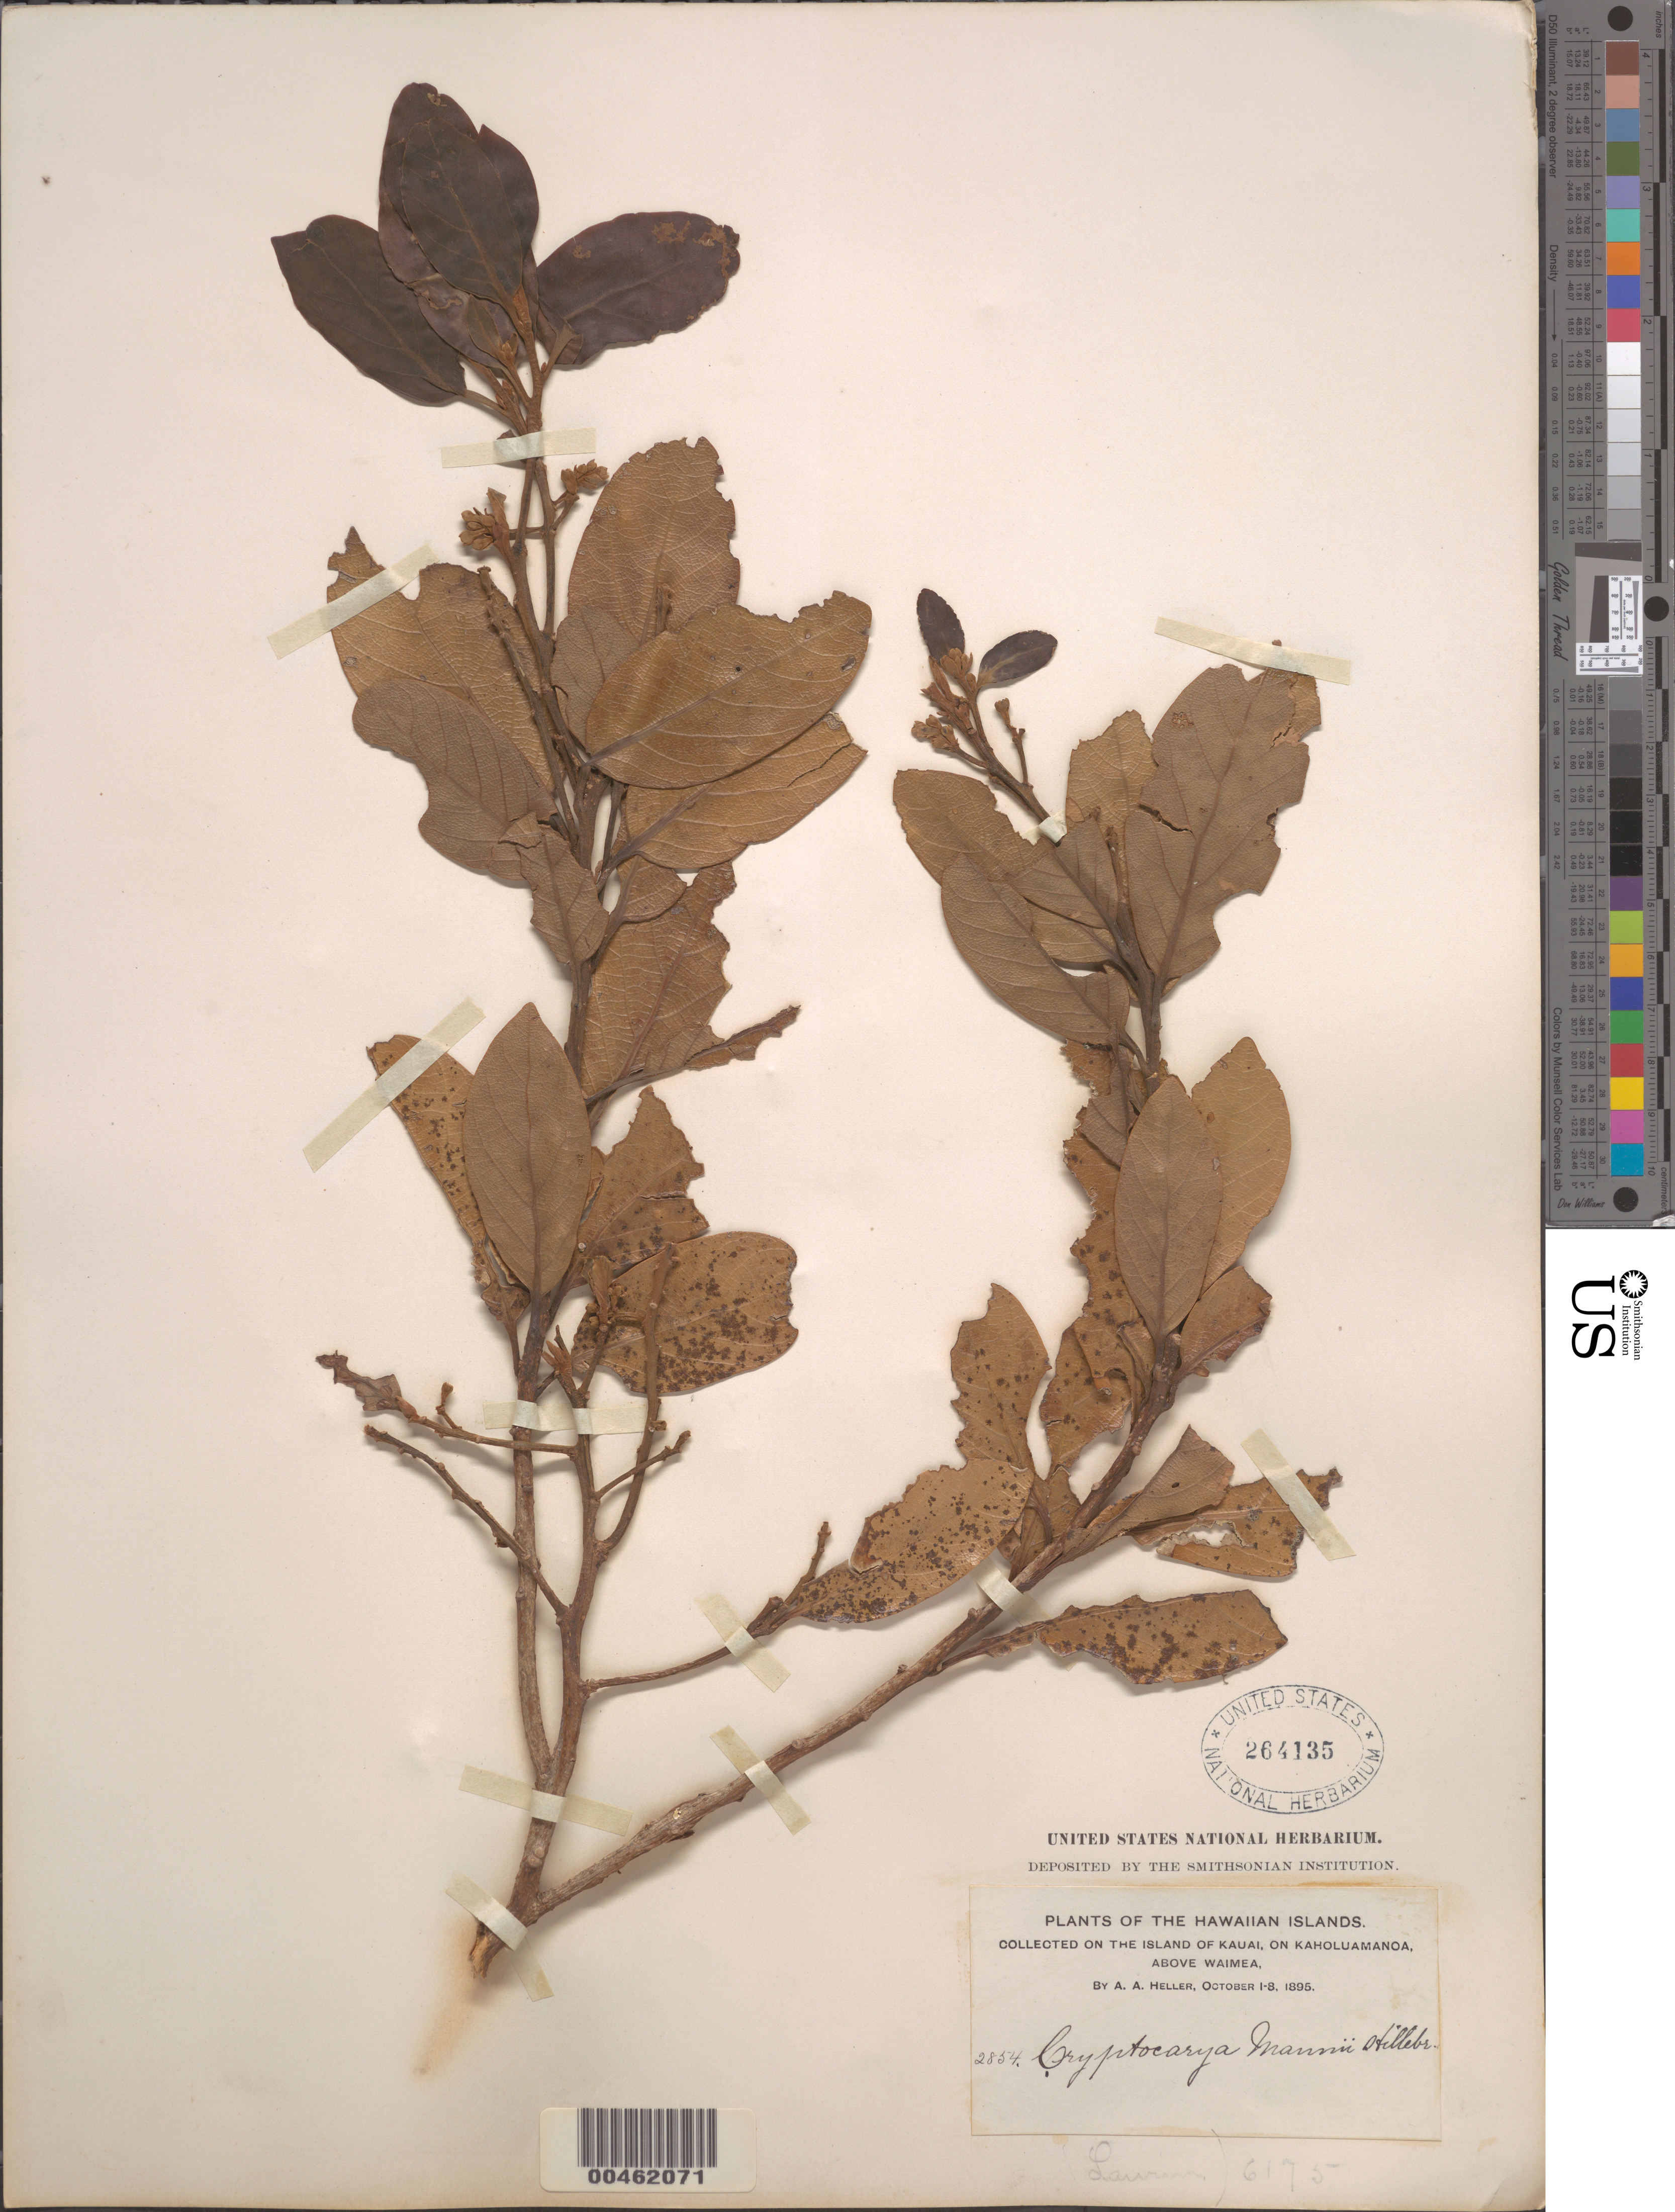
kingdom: Plantae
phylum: Tracheophyta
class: Magnoliopsida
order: Laurales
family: Lauraceae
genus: Cryptocarya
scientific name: Cryptocarya mannii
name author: Hillebr.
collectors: A. A. Heller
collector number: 2854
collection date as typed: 1 Oct 1895 to 8 Oct 1895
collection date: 1895-10-01/1895-10-08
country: United States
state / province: Hawaii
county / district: Kauai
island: Kaua'i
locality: On Kaholuamanoa, above Waimea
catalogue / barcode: US 264135